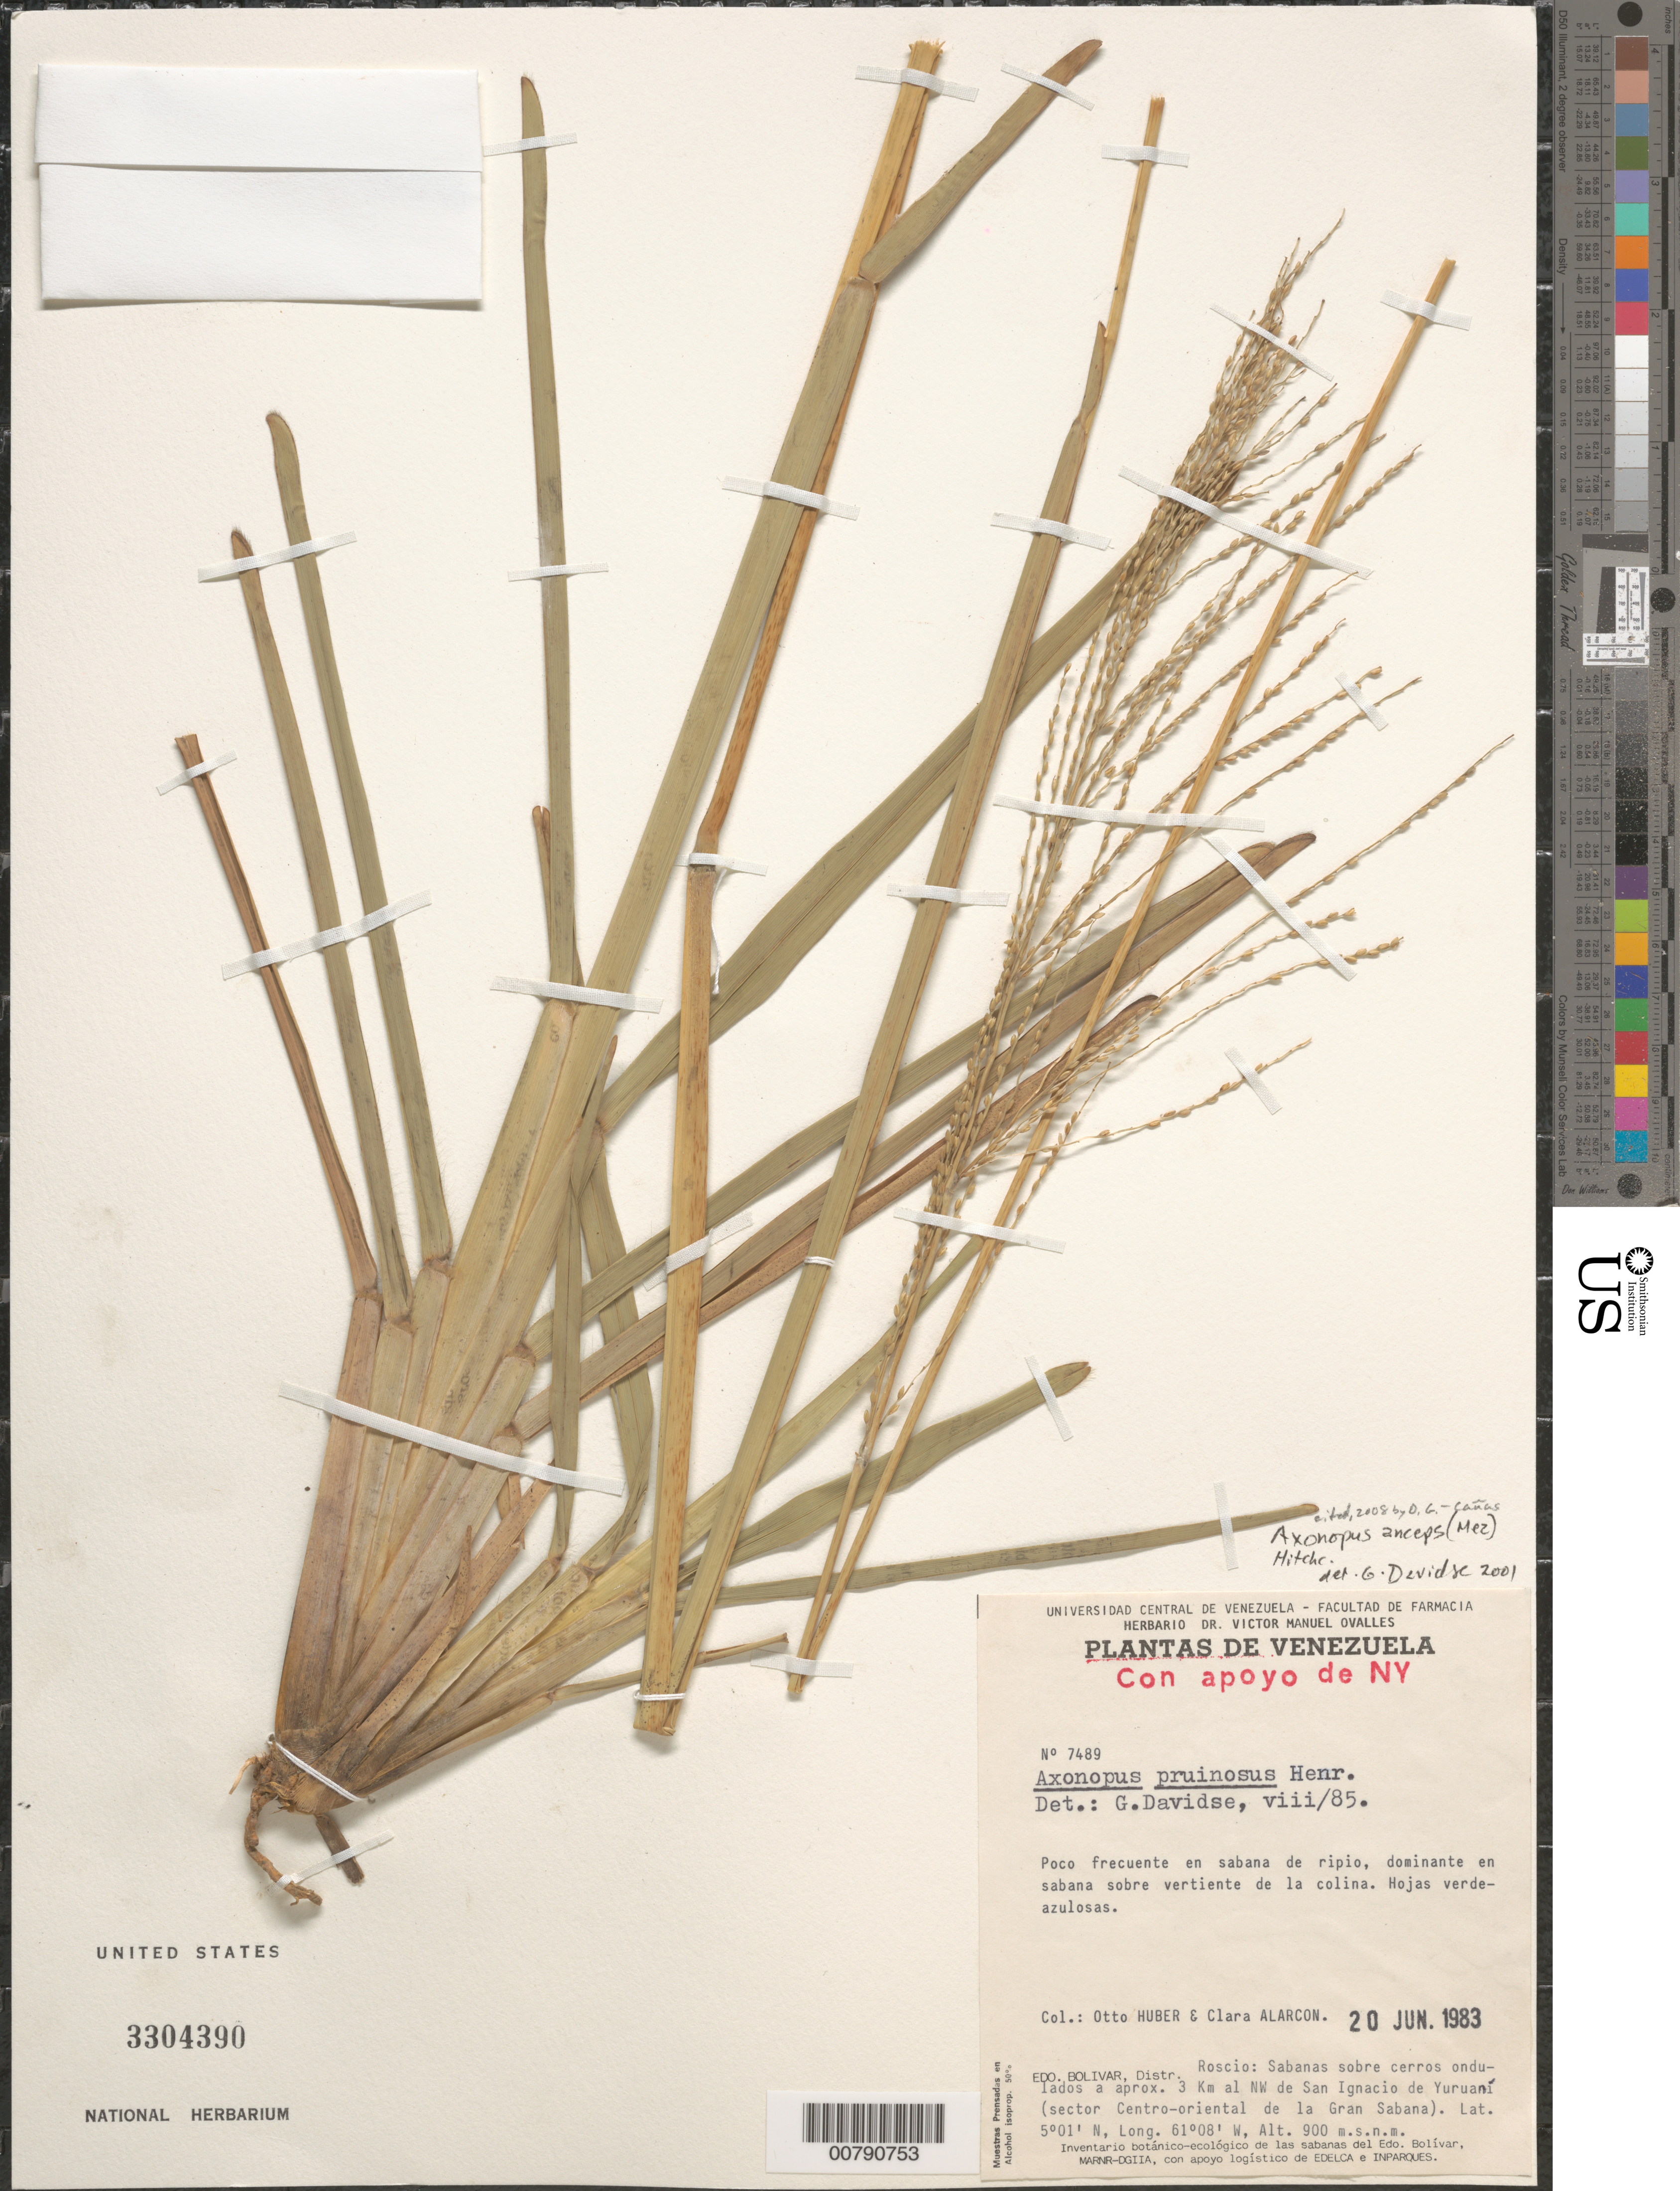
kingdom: Plantae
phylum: Tracheophyta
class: Liliopsida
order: Poales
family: Poaceae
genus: Axonopus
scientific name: Axonopus anceps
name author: (Mez) Hitchc.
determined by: Davidse, Gerrit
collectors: O. Huber & C. Alarcon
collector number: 7489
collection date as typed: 20-Jun-83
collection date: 1983-06-20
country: Venezuela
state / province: Bolívar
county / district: Roscio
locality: San Ignacio de Yuruani, 3 km NW, Gran Sabana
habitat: Sabana sobre cerros ondulados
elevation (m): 900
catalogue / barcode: US 3304390